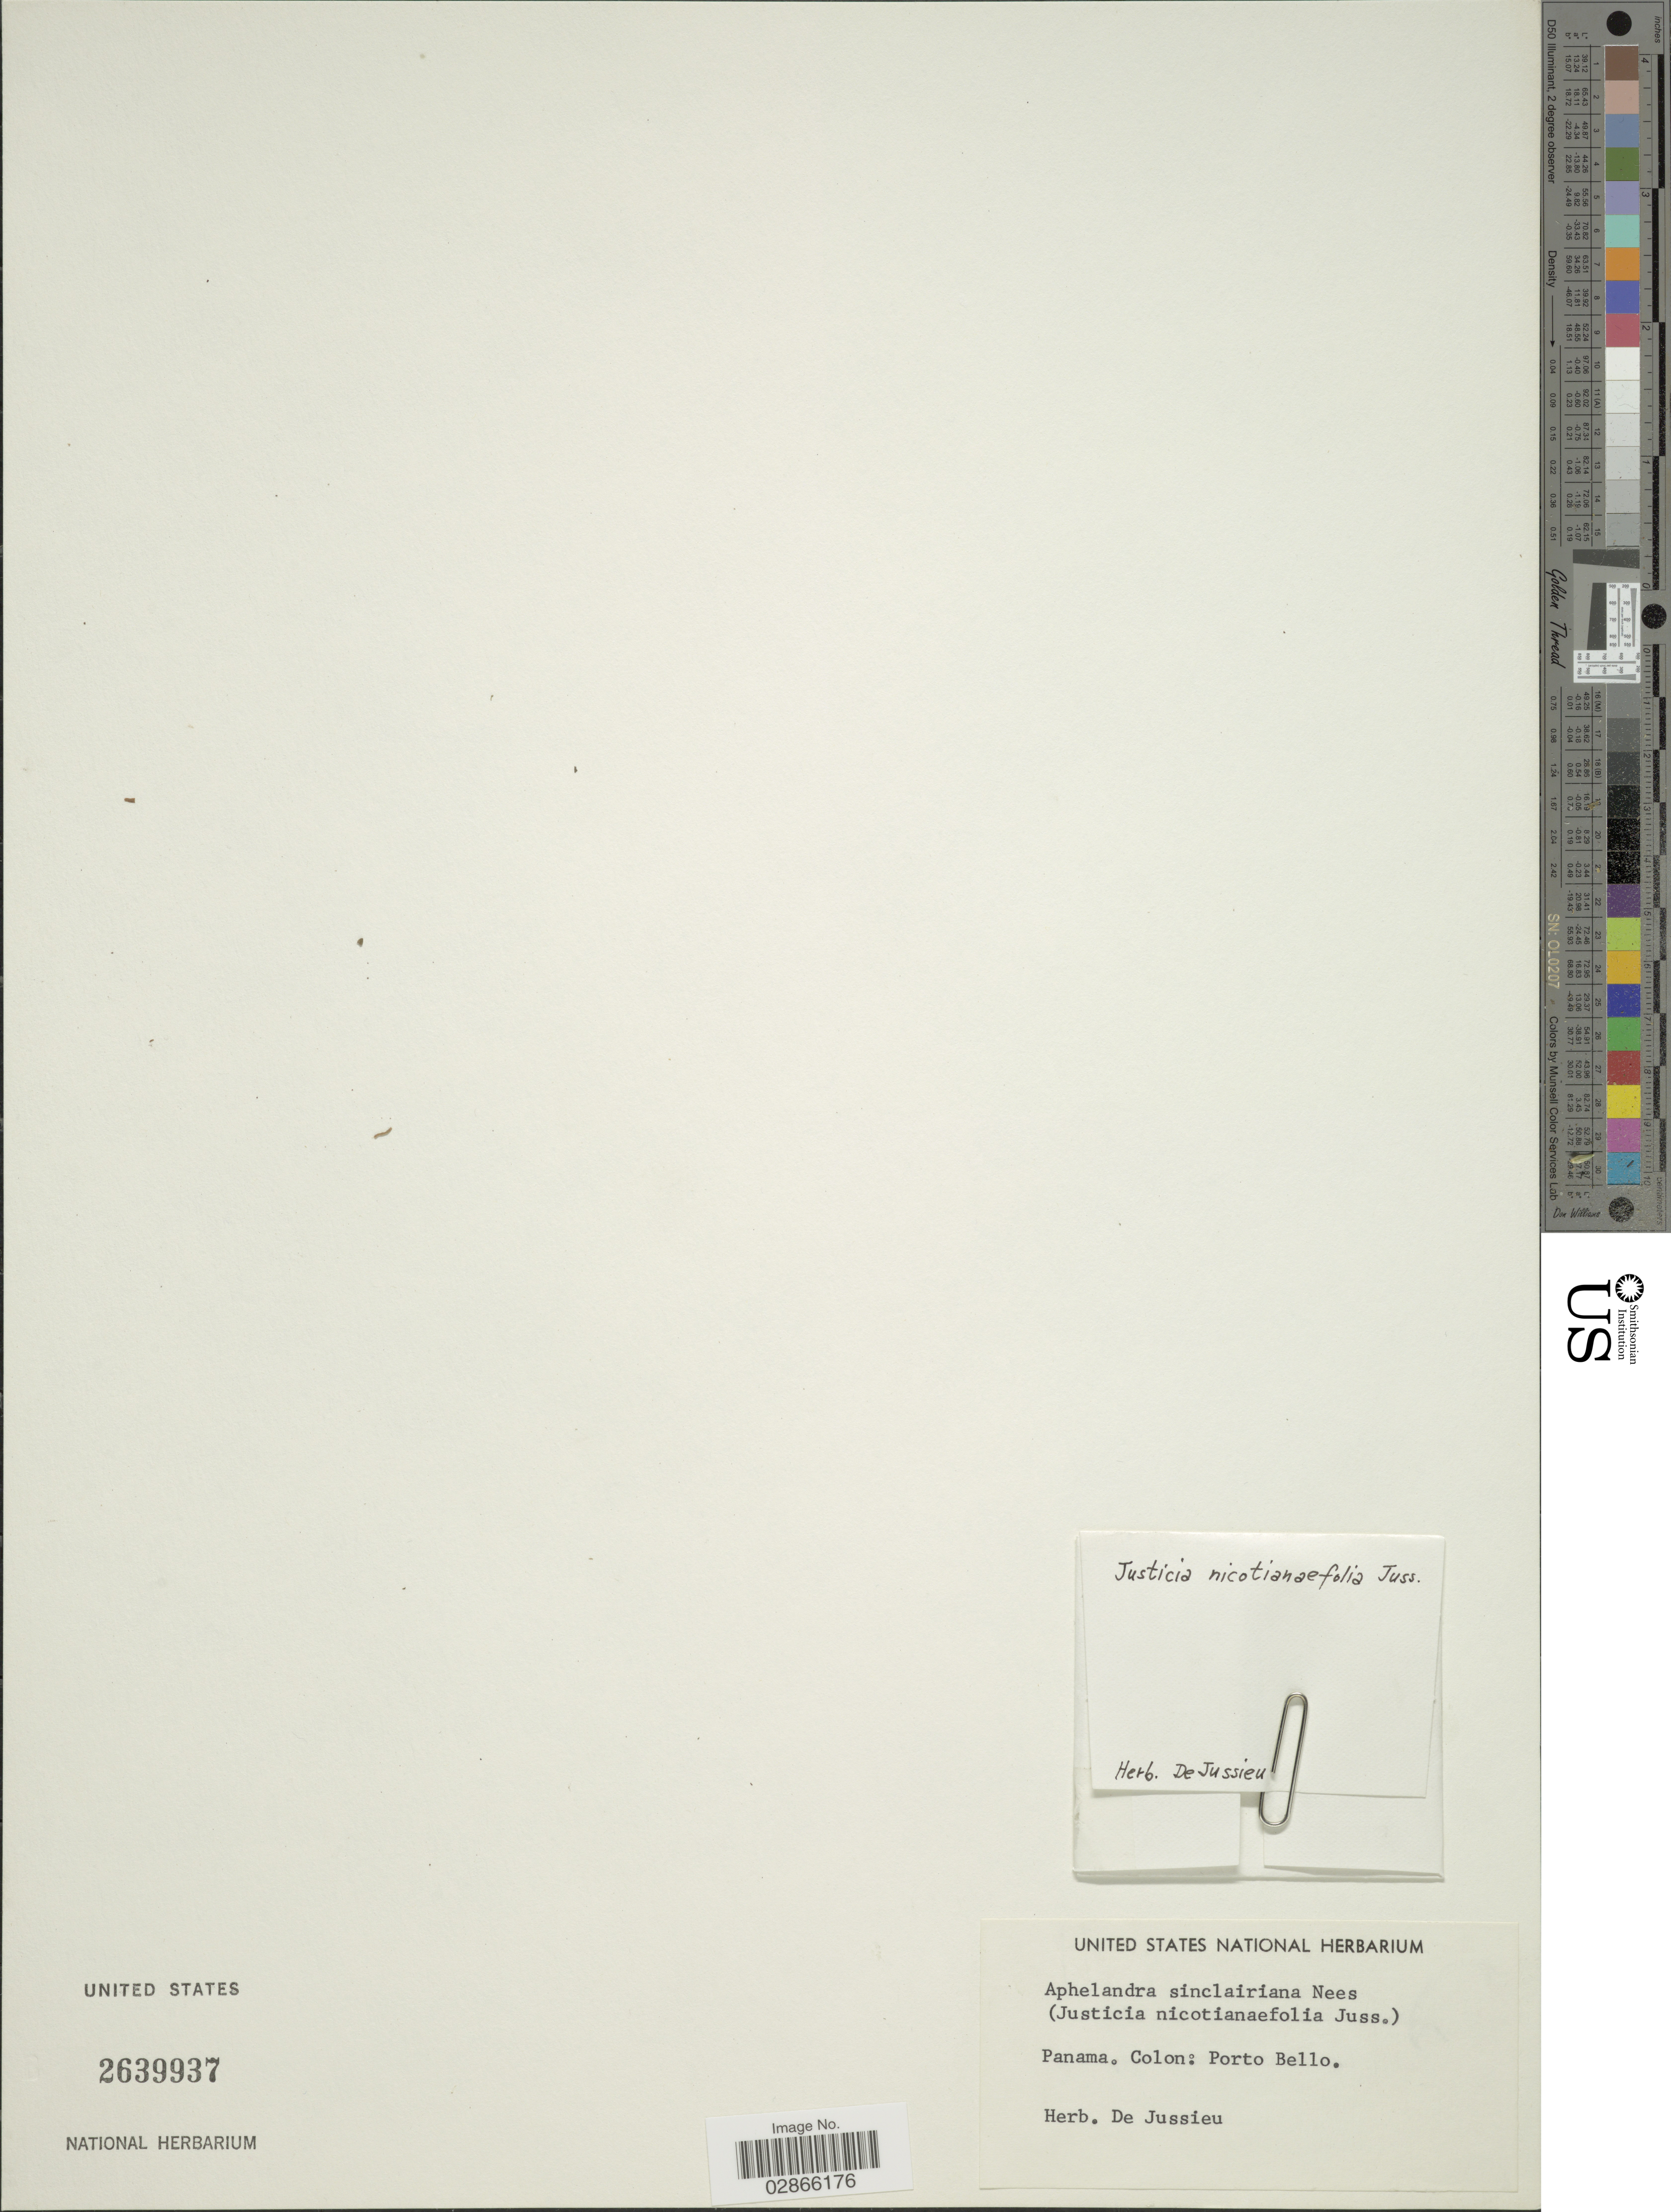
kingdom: Plantae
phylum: Tracheophyta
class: Magnoliopsida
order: Lamiales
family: Acanthaceae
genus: Aphelandra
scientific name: Aphelandra sinclairiana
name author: Nees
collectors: ex herb. Jussieu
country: Panama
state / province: Colón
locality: Porto Bello.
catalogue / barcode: US 2639937